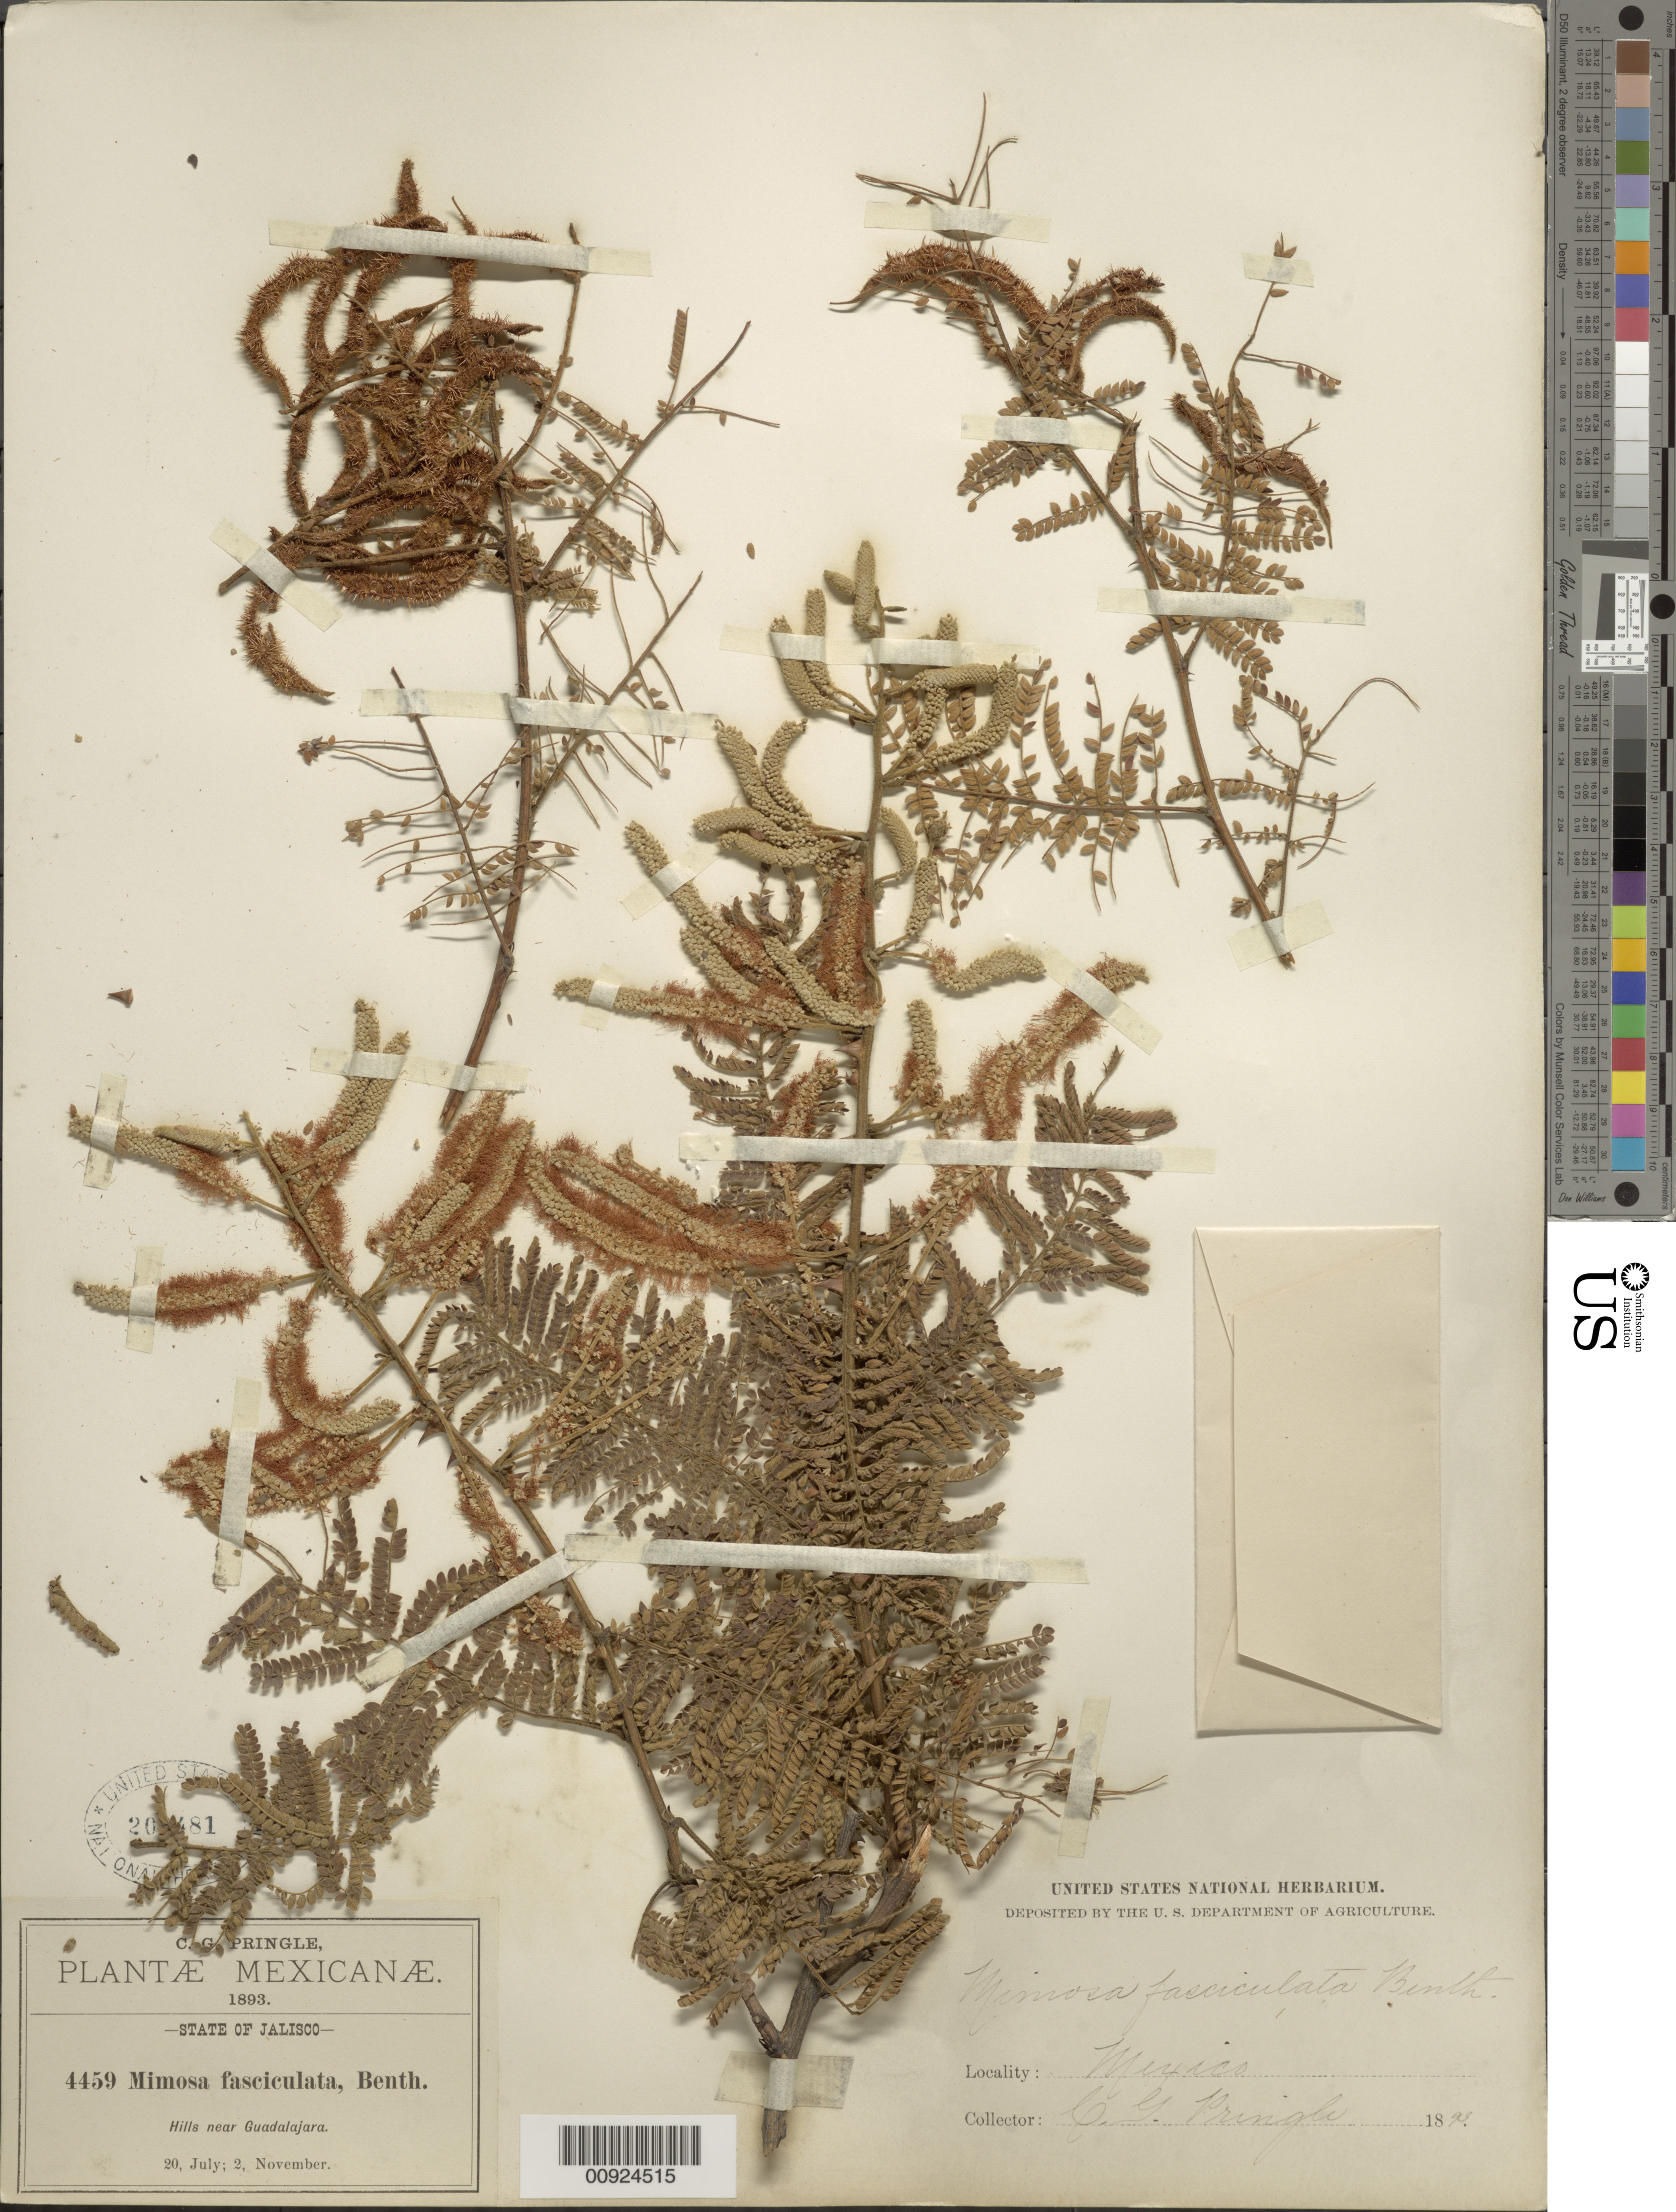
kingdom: Plantae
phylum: Tracheophyta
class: Magnoliopsida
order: Fabales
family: Fabaceae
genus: Mimosa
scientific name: Mimosa benthamii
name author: J.F. Macbr.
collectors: C. G. Pringle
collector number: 4459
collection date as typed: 20 Jul 1893 and 02 Nov 1893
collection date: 1893-07-20,1893-11-02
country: Mexico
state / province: Jalisco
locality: Near Guadalajara, Jalisco.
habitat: Hills.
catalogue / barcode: US 203481